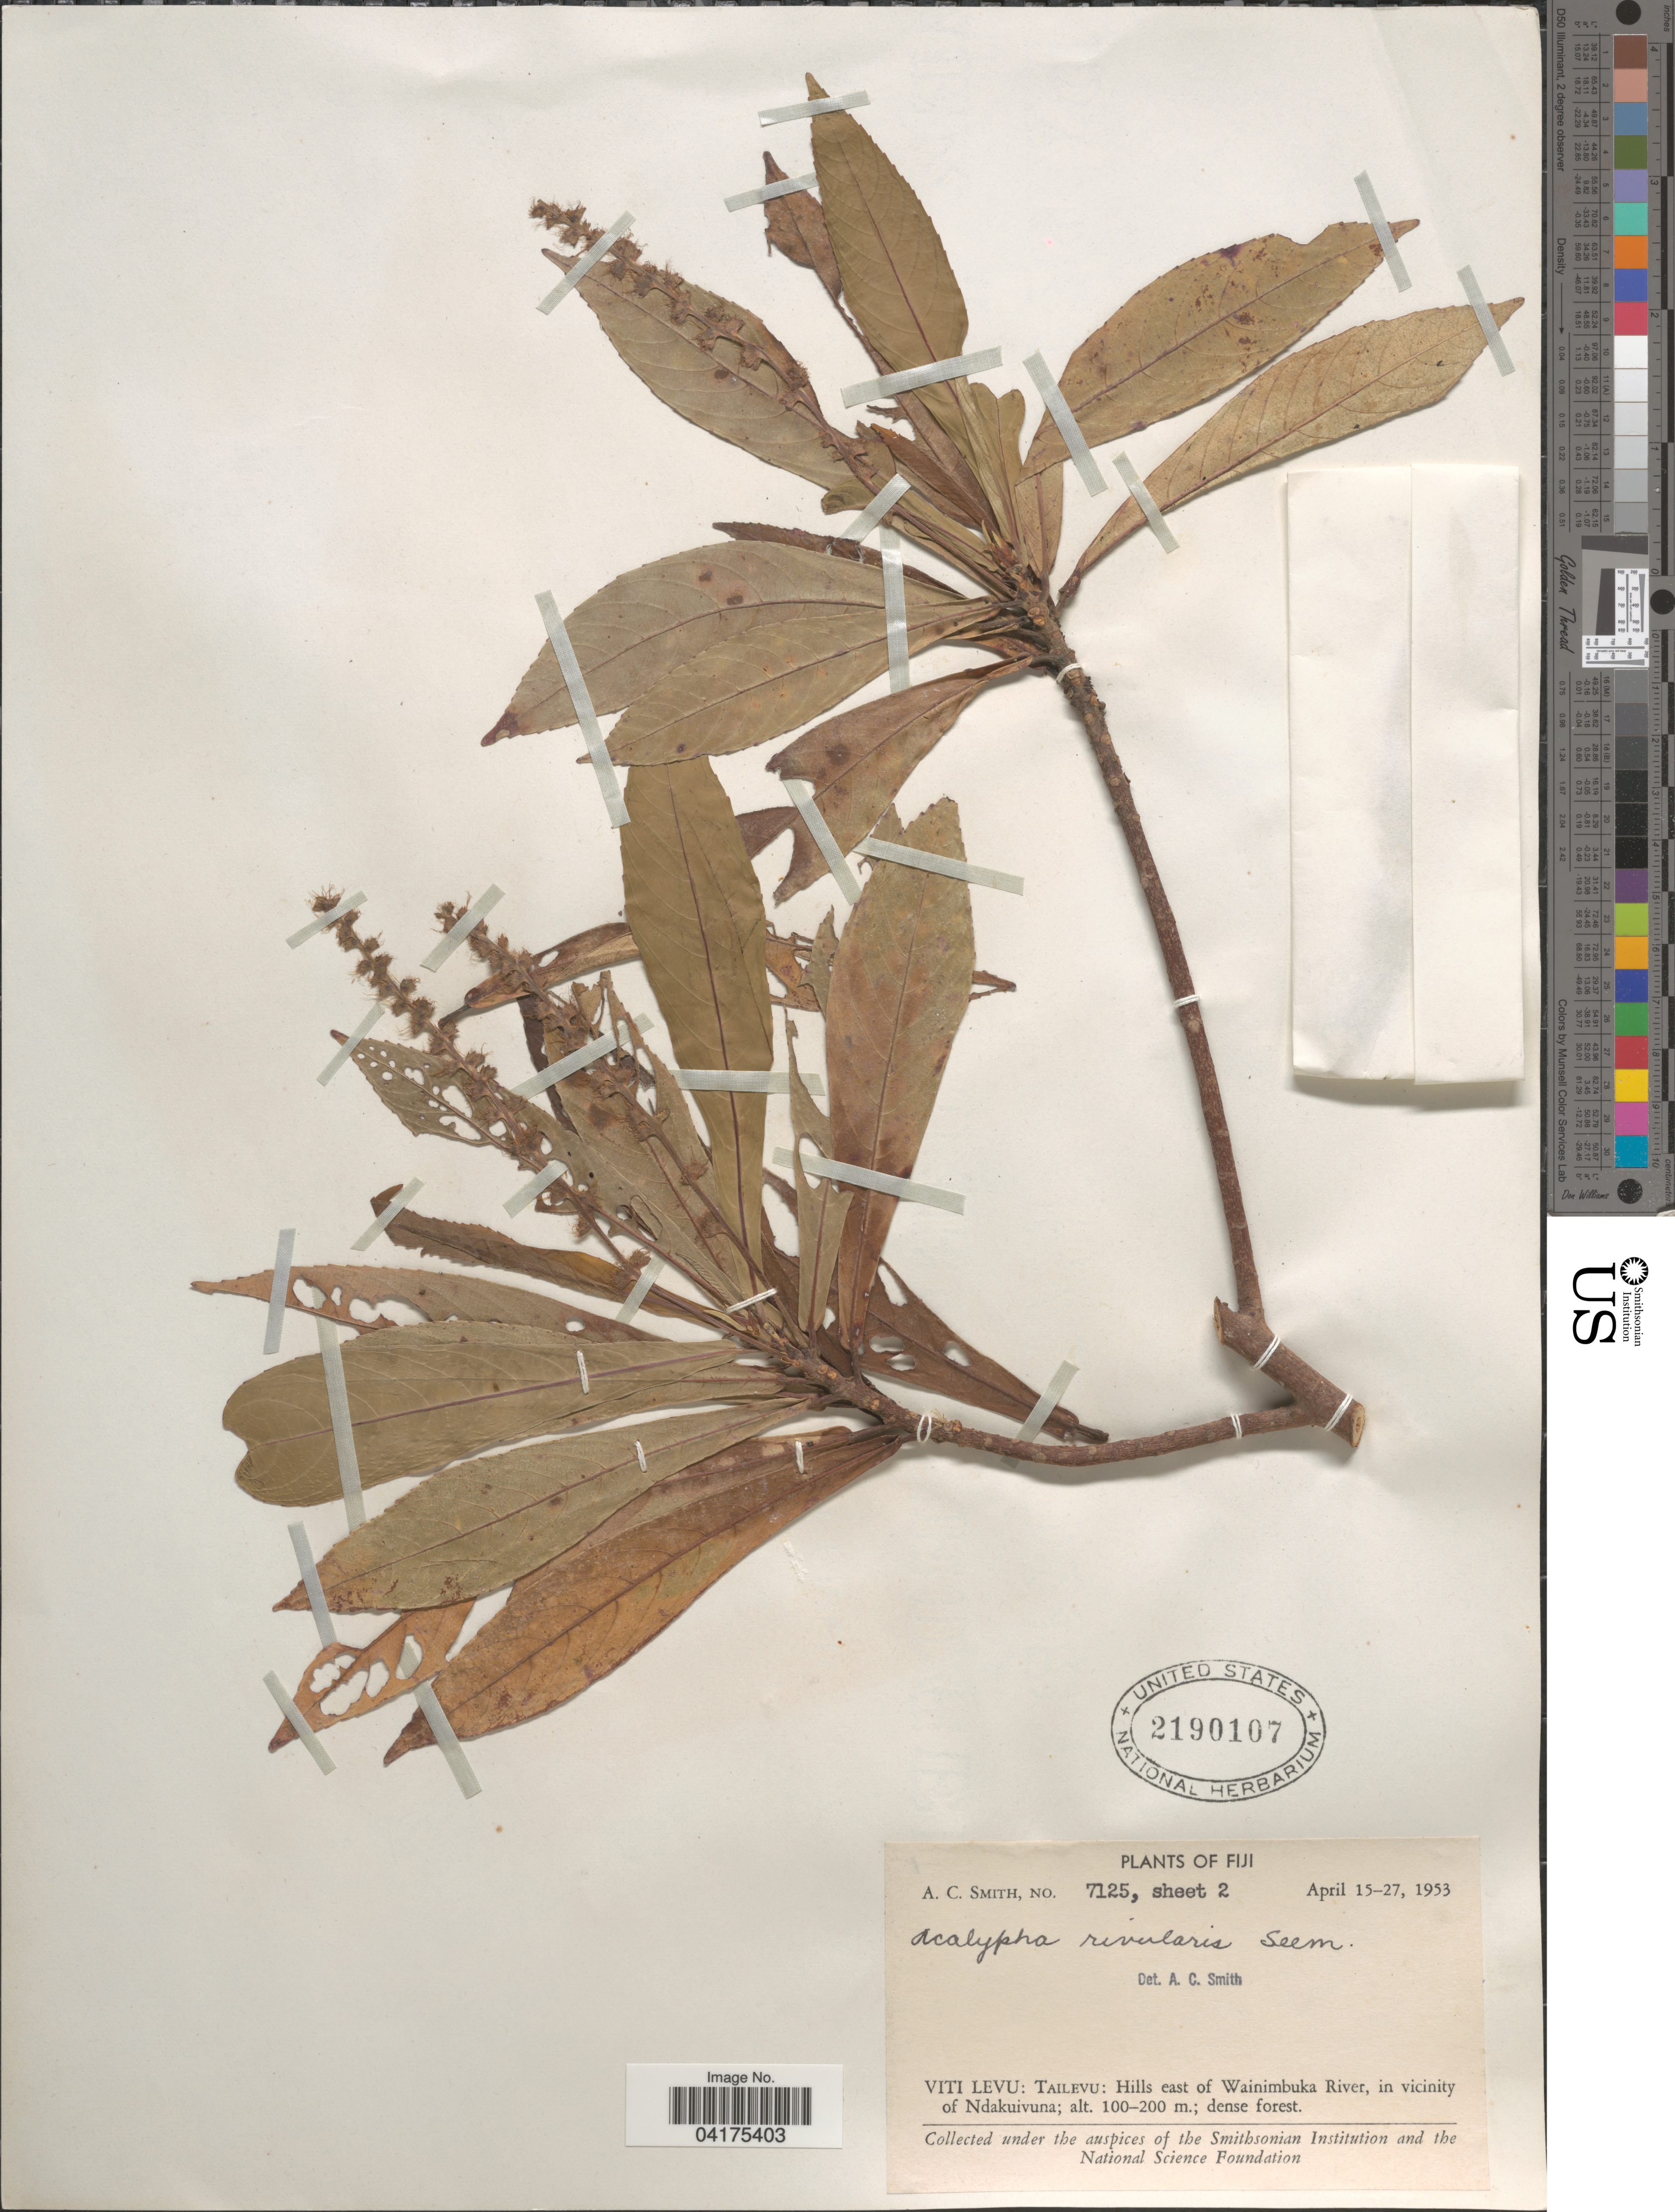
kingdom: Plantae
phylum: Tracheophyta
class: Magnoliopsida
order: Malpighiales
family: Euphorbiaceae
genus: Acalypha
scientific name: Acalypha rivularis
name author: Seem.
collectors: A. C. Smith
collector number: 7125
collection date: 1953-04-15/1953-04-27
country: Fiji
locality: Viti Levu: Tailevu: Hills east of Wainimbuka River, in vicinity of Ndakuivuna.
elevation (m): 100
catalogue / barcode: US 2190107